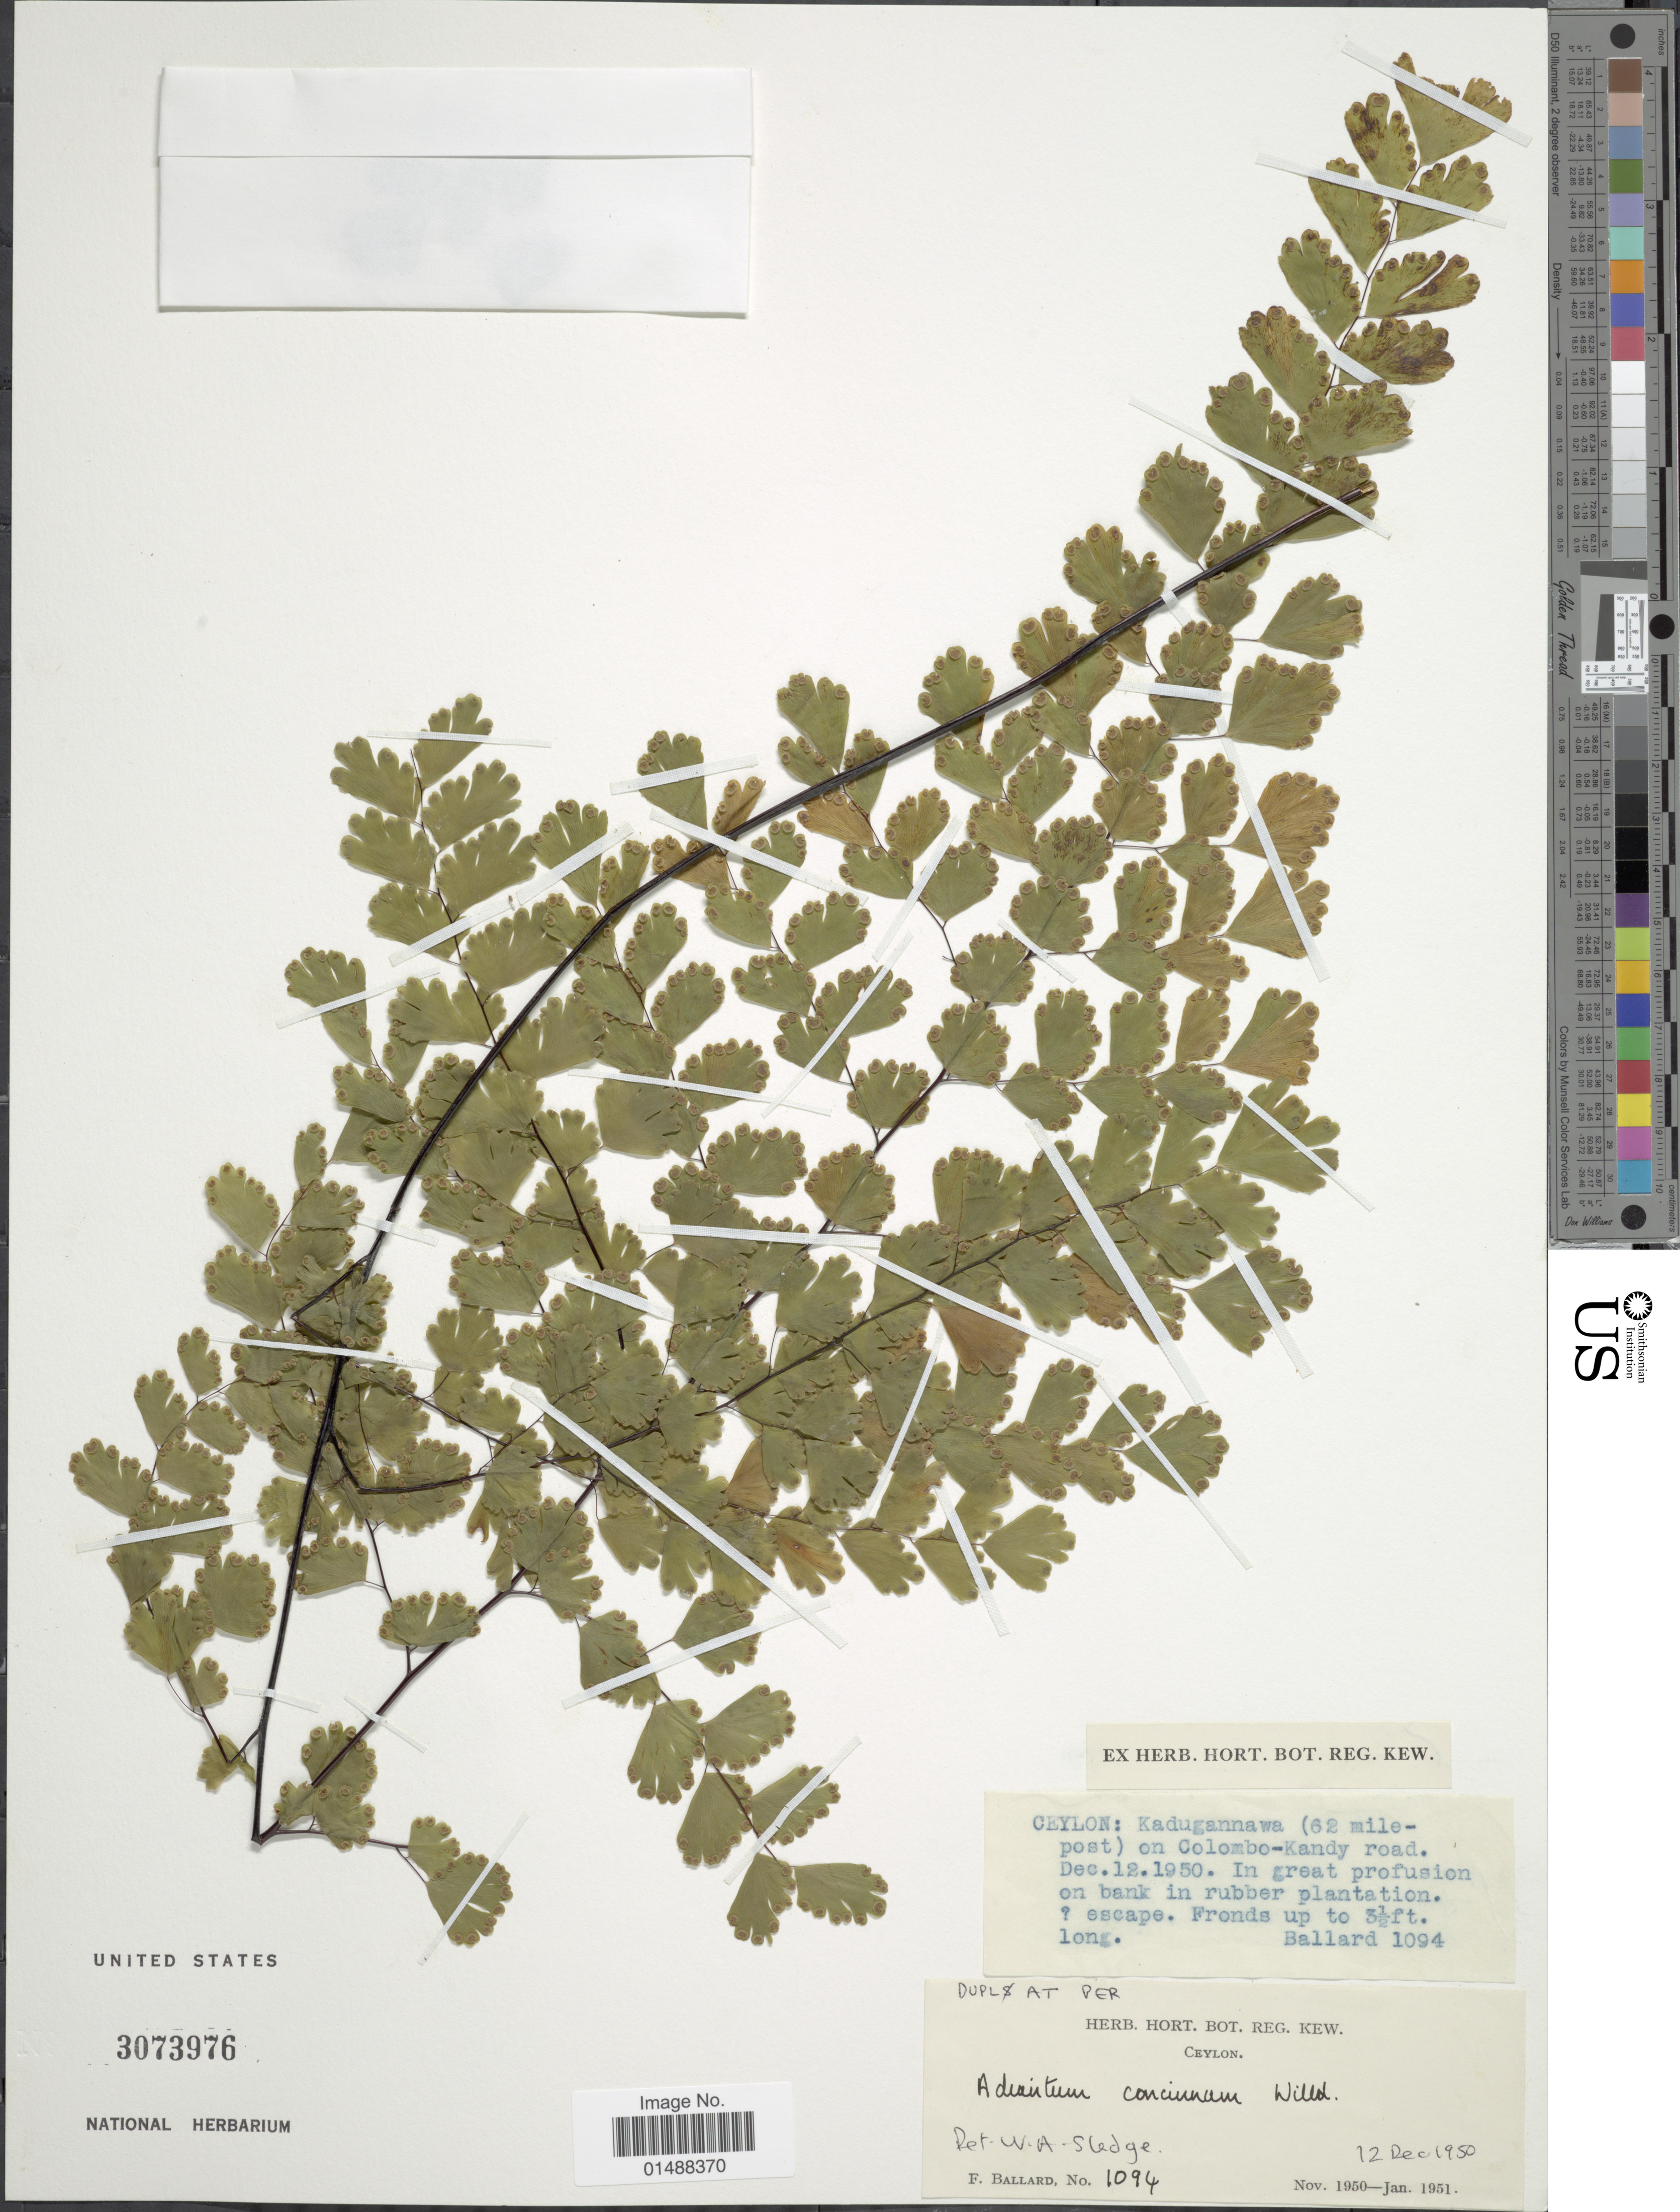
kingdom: Plantae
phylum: Tracheophyta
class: Polypodiopsida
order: Polypodiales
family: Pteridaceae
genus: Adiantum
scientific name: Adiantum concinnum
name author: Humb. & Bonpl. ex Willd.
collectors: F. Ballard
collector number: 1094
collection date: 1950-12-12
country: Sri Lanka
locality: Ceylon: Kadugannawa, (62 mile-post) on Colombo-Kandy road.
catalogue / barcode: US 3073976